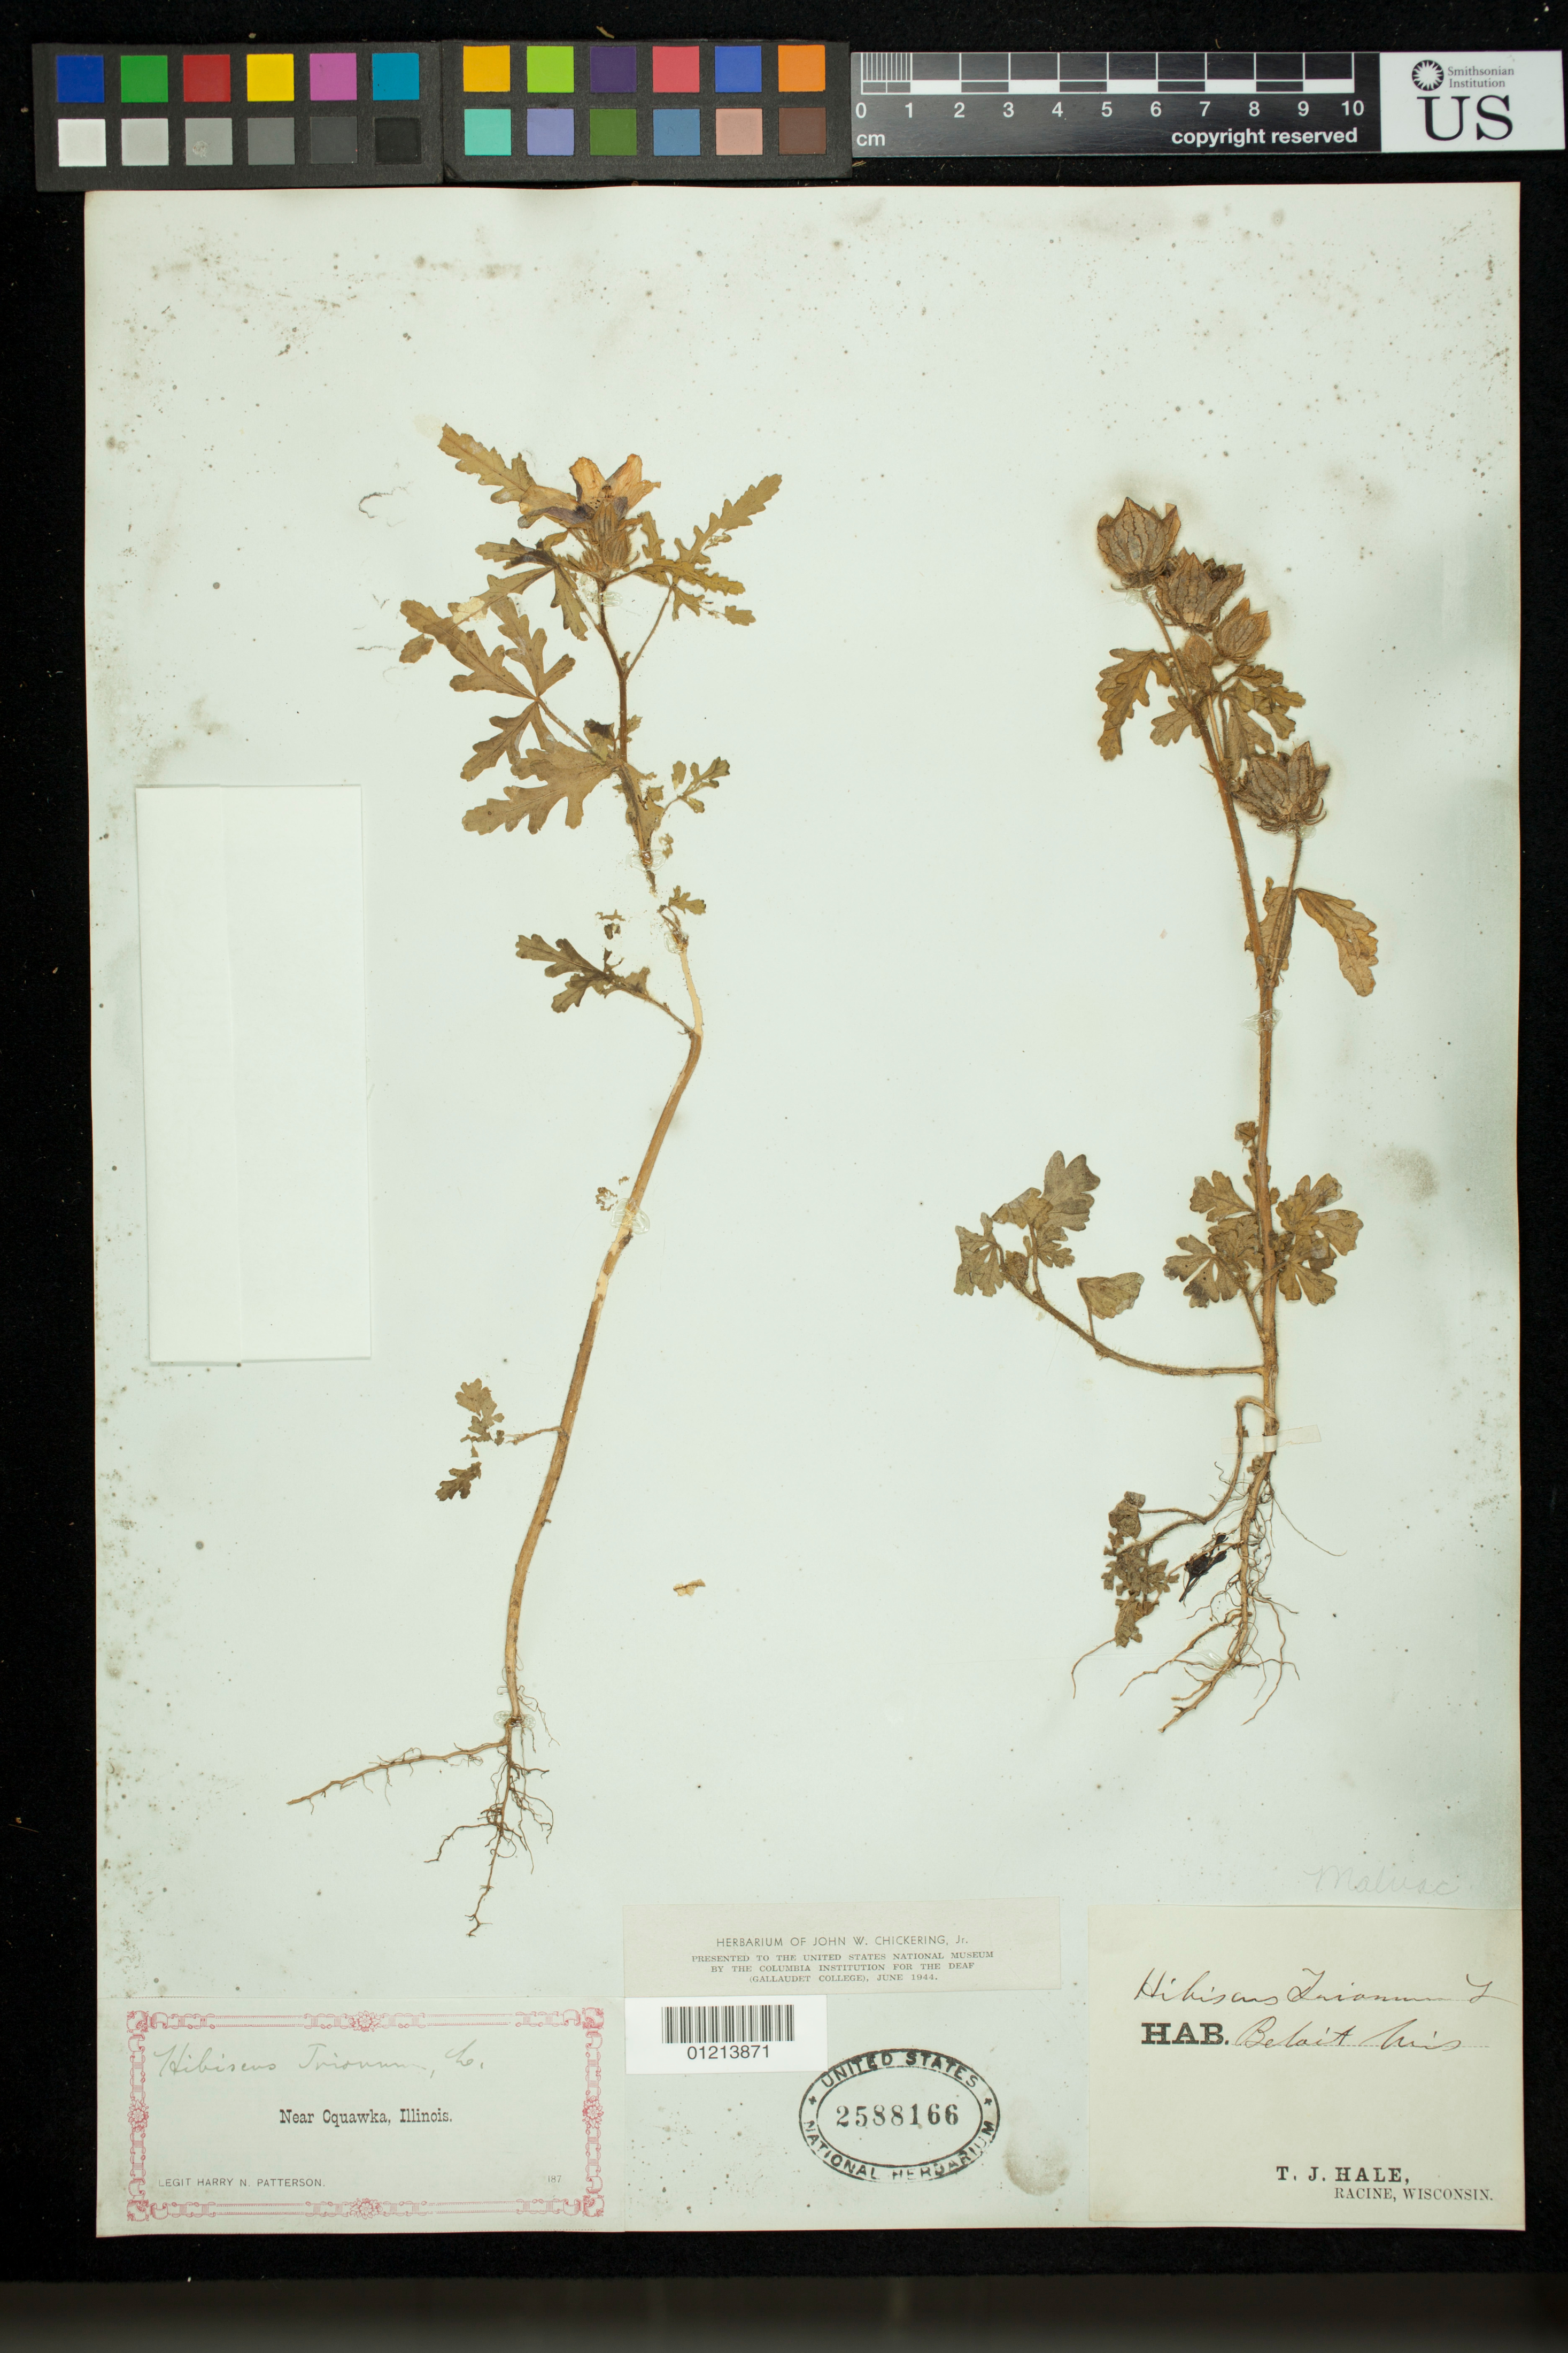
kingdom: Plantae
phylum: Tracheophyta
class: Magnoliopsida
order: Malvales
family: Malvaceae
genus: Hibiscus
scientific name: Hibiscus trionum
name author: L.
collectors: H. N. Patterson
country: United States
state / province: Illinois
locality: near Oquawka, Illinois.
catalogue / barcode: US 2588166